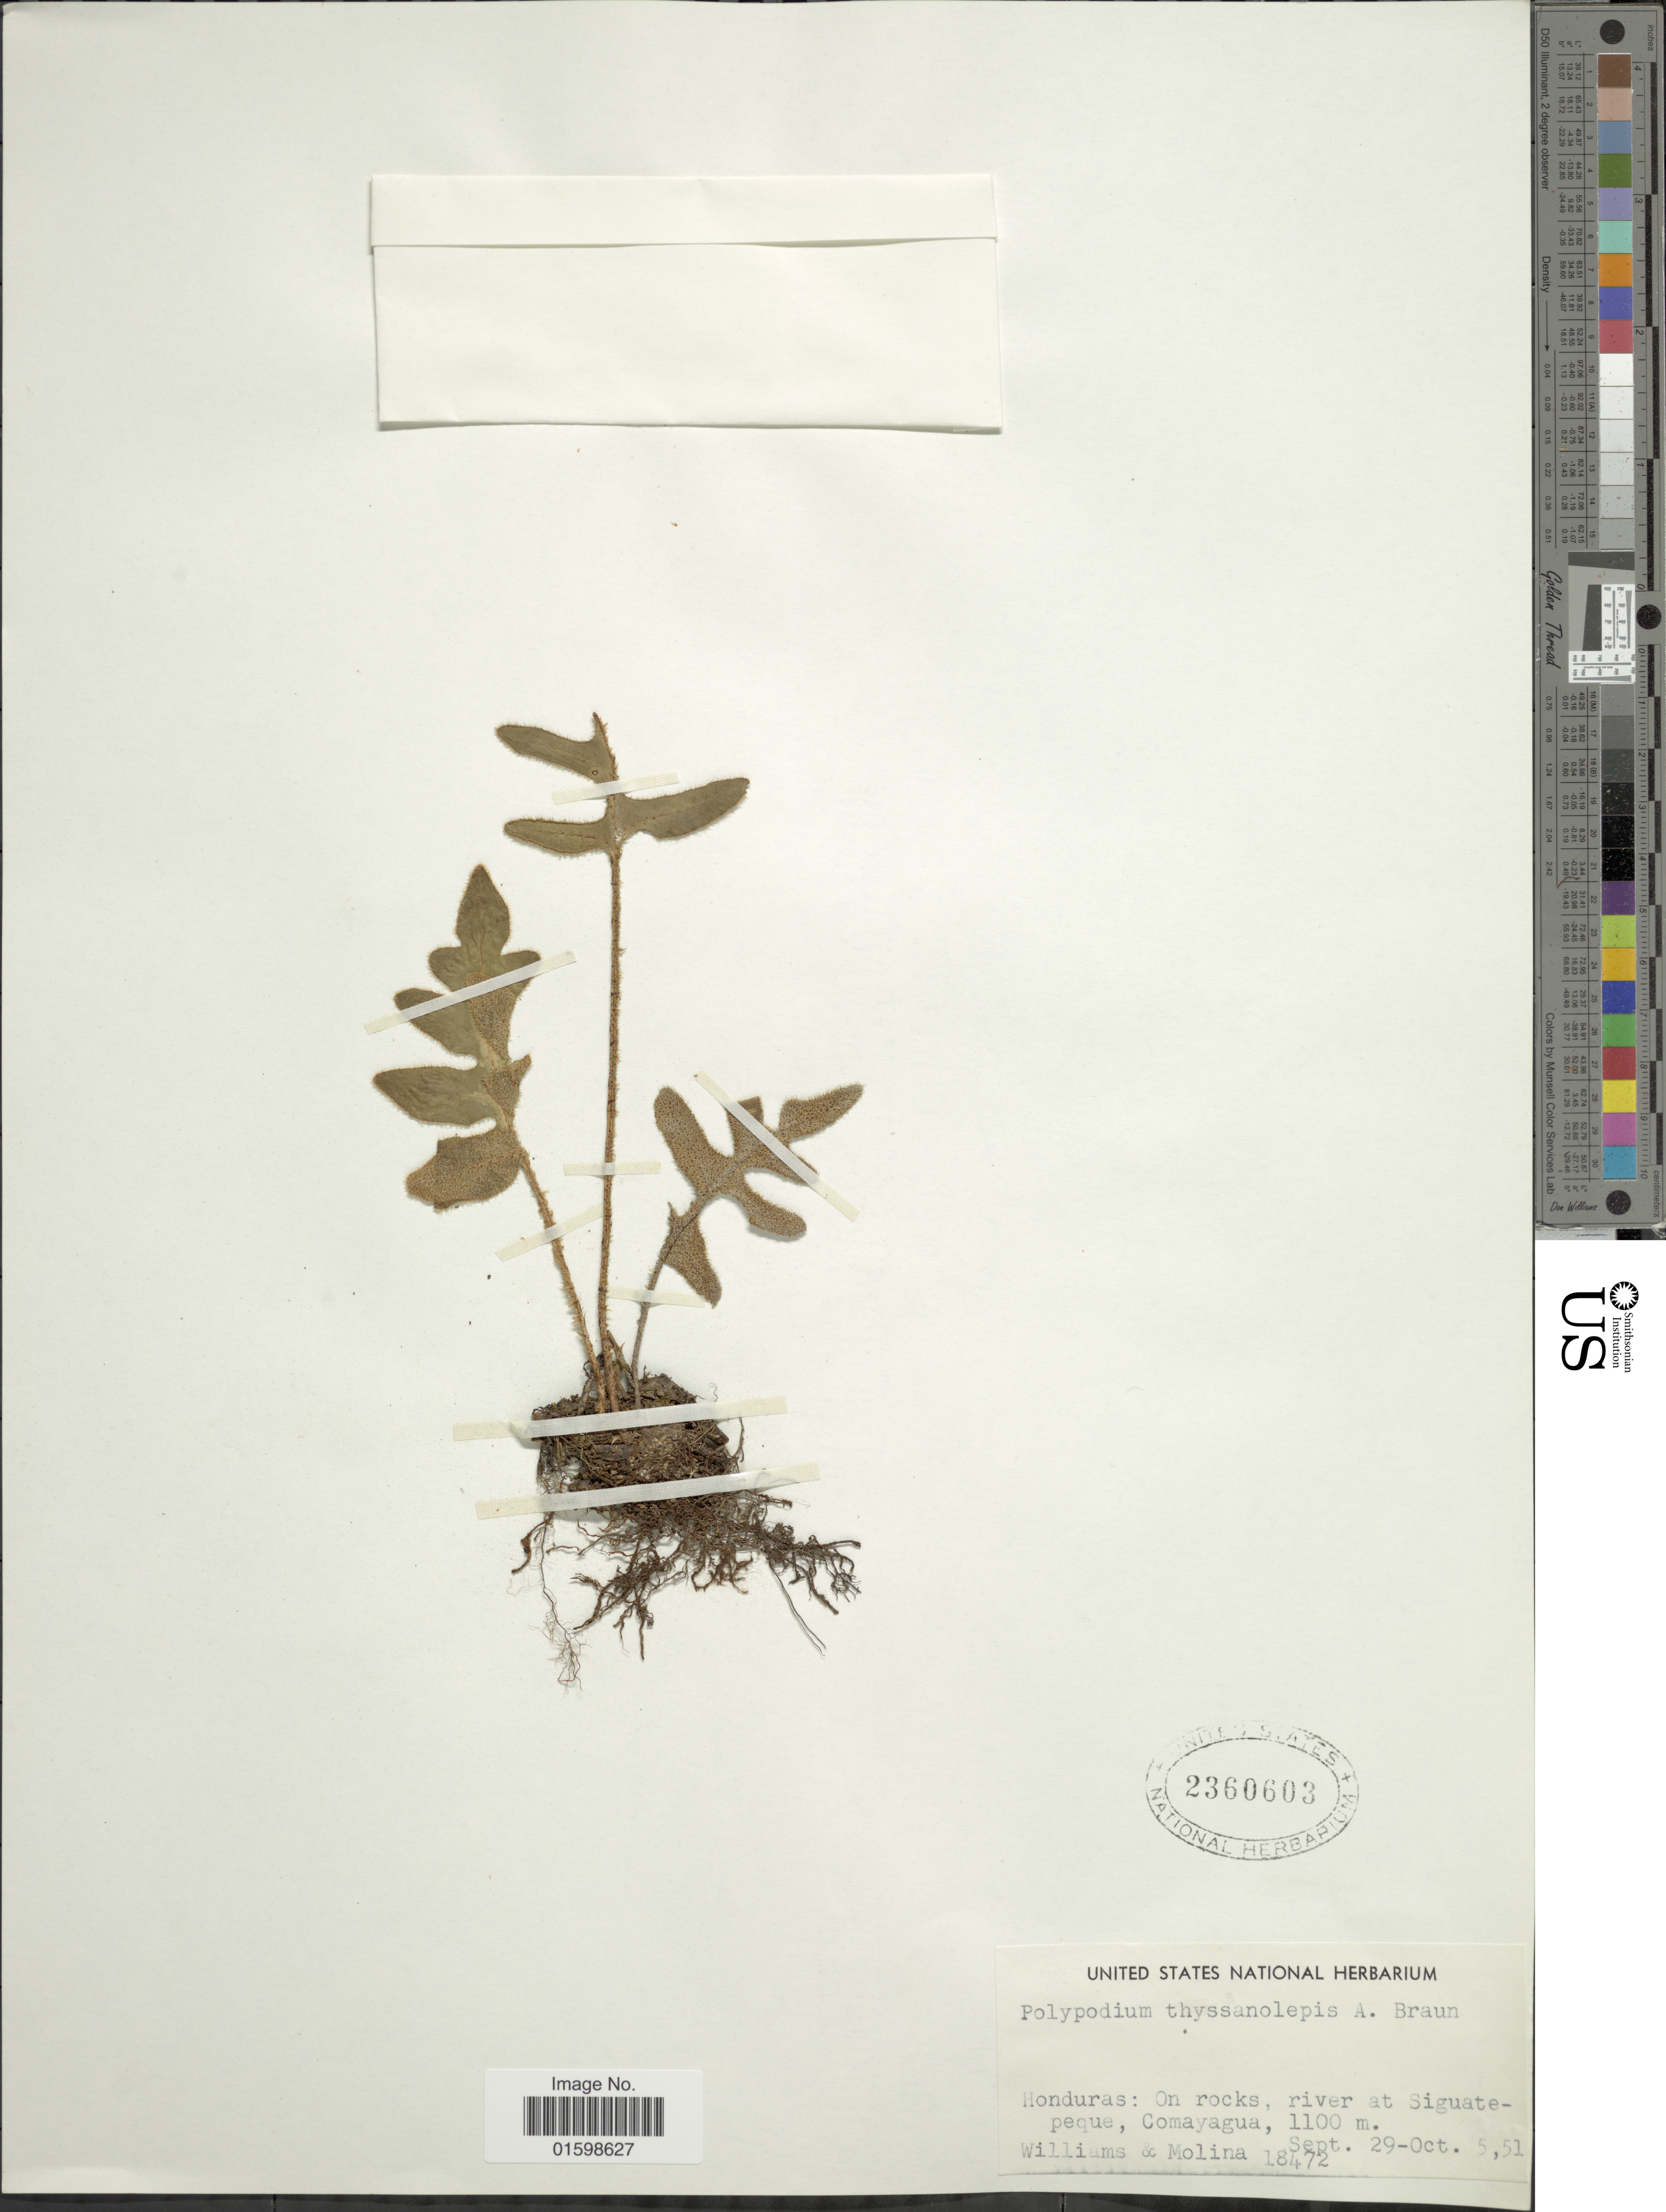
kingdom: Plantae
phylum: Tracheophyta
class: Polypodiopsida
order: Polypodiales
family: Polypodiaceae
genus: Pleopeltis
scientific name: Pleopeltis thyssanolepis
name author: (A. Braun ex Klotzsch) E.G. Andrews & Windham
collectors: -- Williams & -- Molina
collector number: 18472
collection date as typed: Transcribed d/m/y: 29/9/51 to 5/10/51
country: Honduras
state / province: Comayagua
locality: On rocks, river at Siguatepeque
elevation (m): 1100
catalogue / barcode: US 2360603